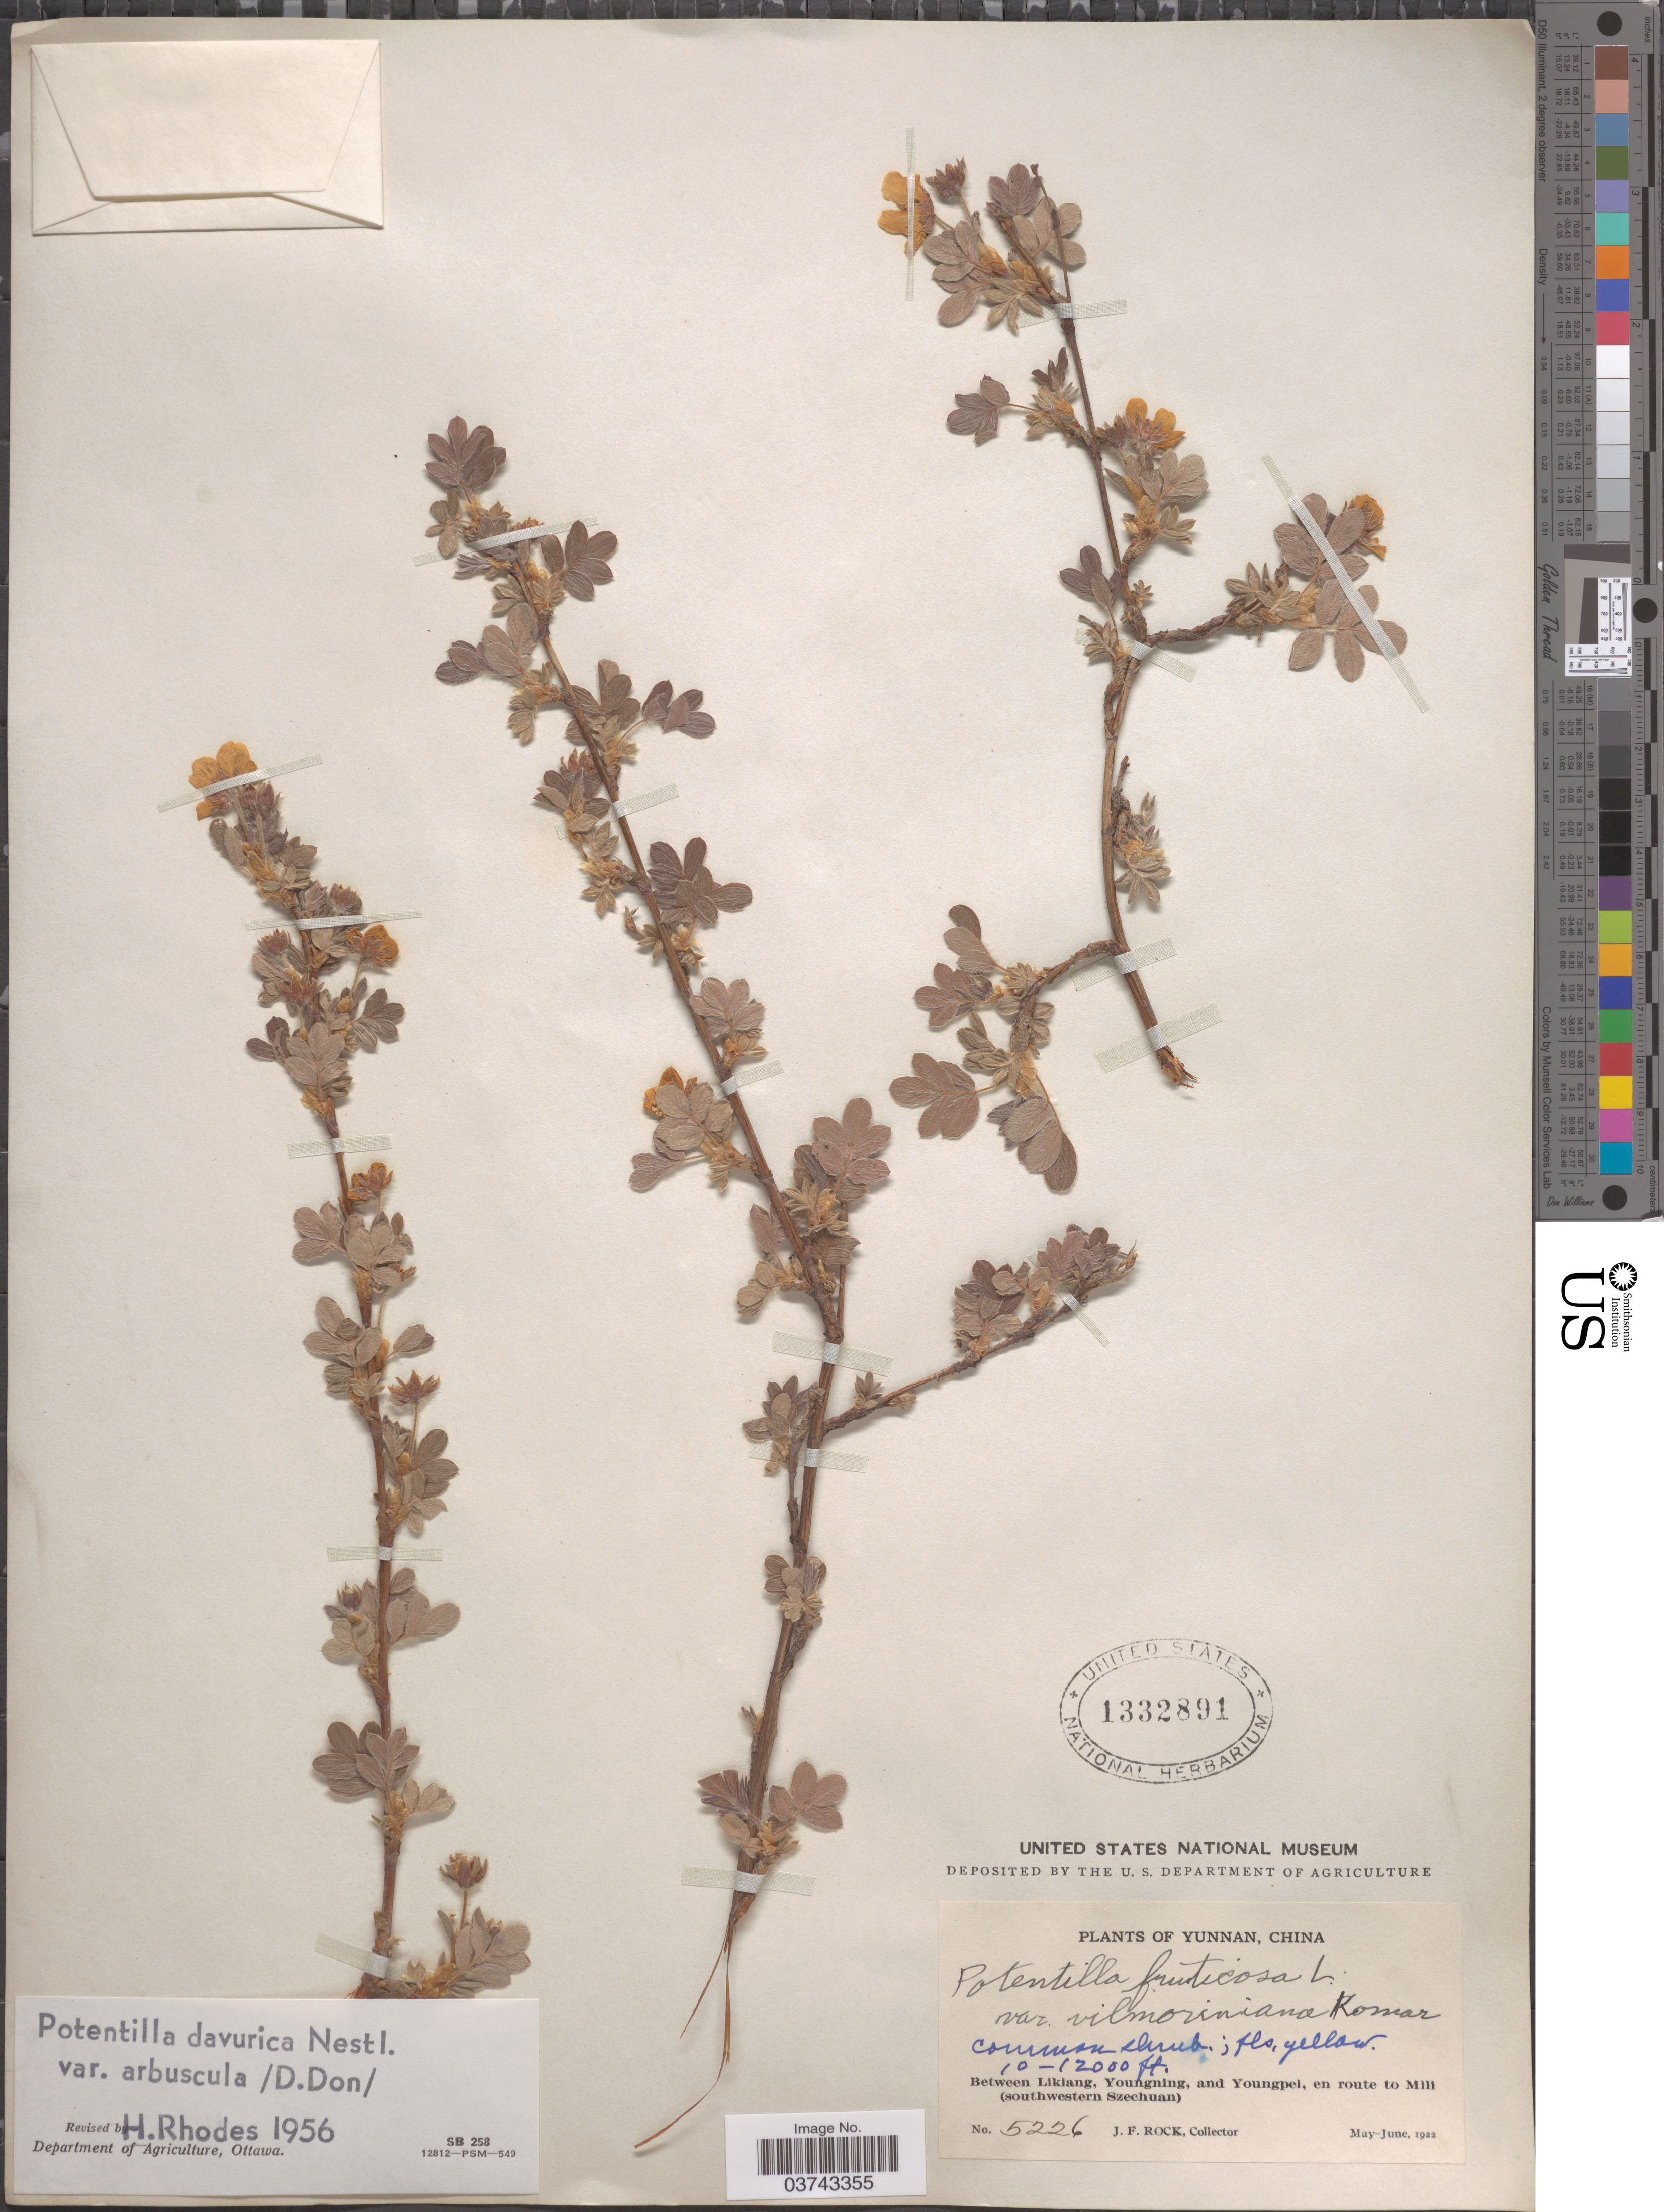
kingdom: Plantae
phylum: Tracheophyta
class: Magnoliopsida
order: Rosales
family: Rosaceae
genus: Dasiphora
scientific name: Dasiphora arbuscula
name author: (D. Don) Soják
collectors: J. Rock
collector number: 5226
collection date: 1922-05/1922-06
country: China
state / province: Yunnan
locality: Between Likiang, Youngning, and Youngpei, en route to Mili (southwestern Szechuan).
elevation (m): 3048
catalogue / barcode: US 1332891